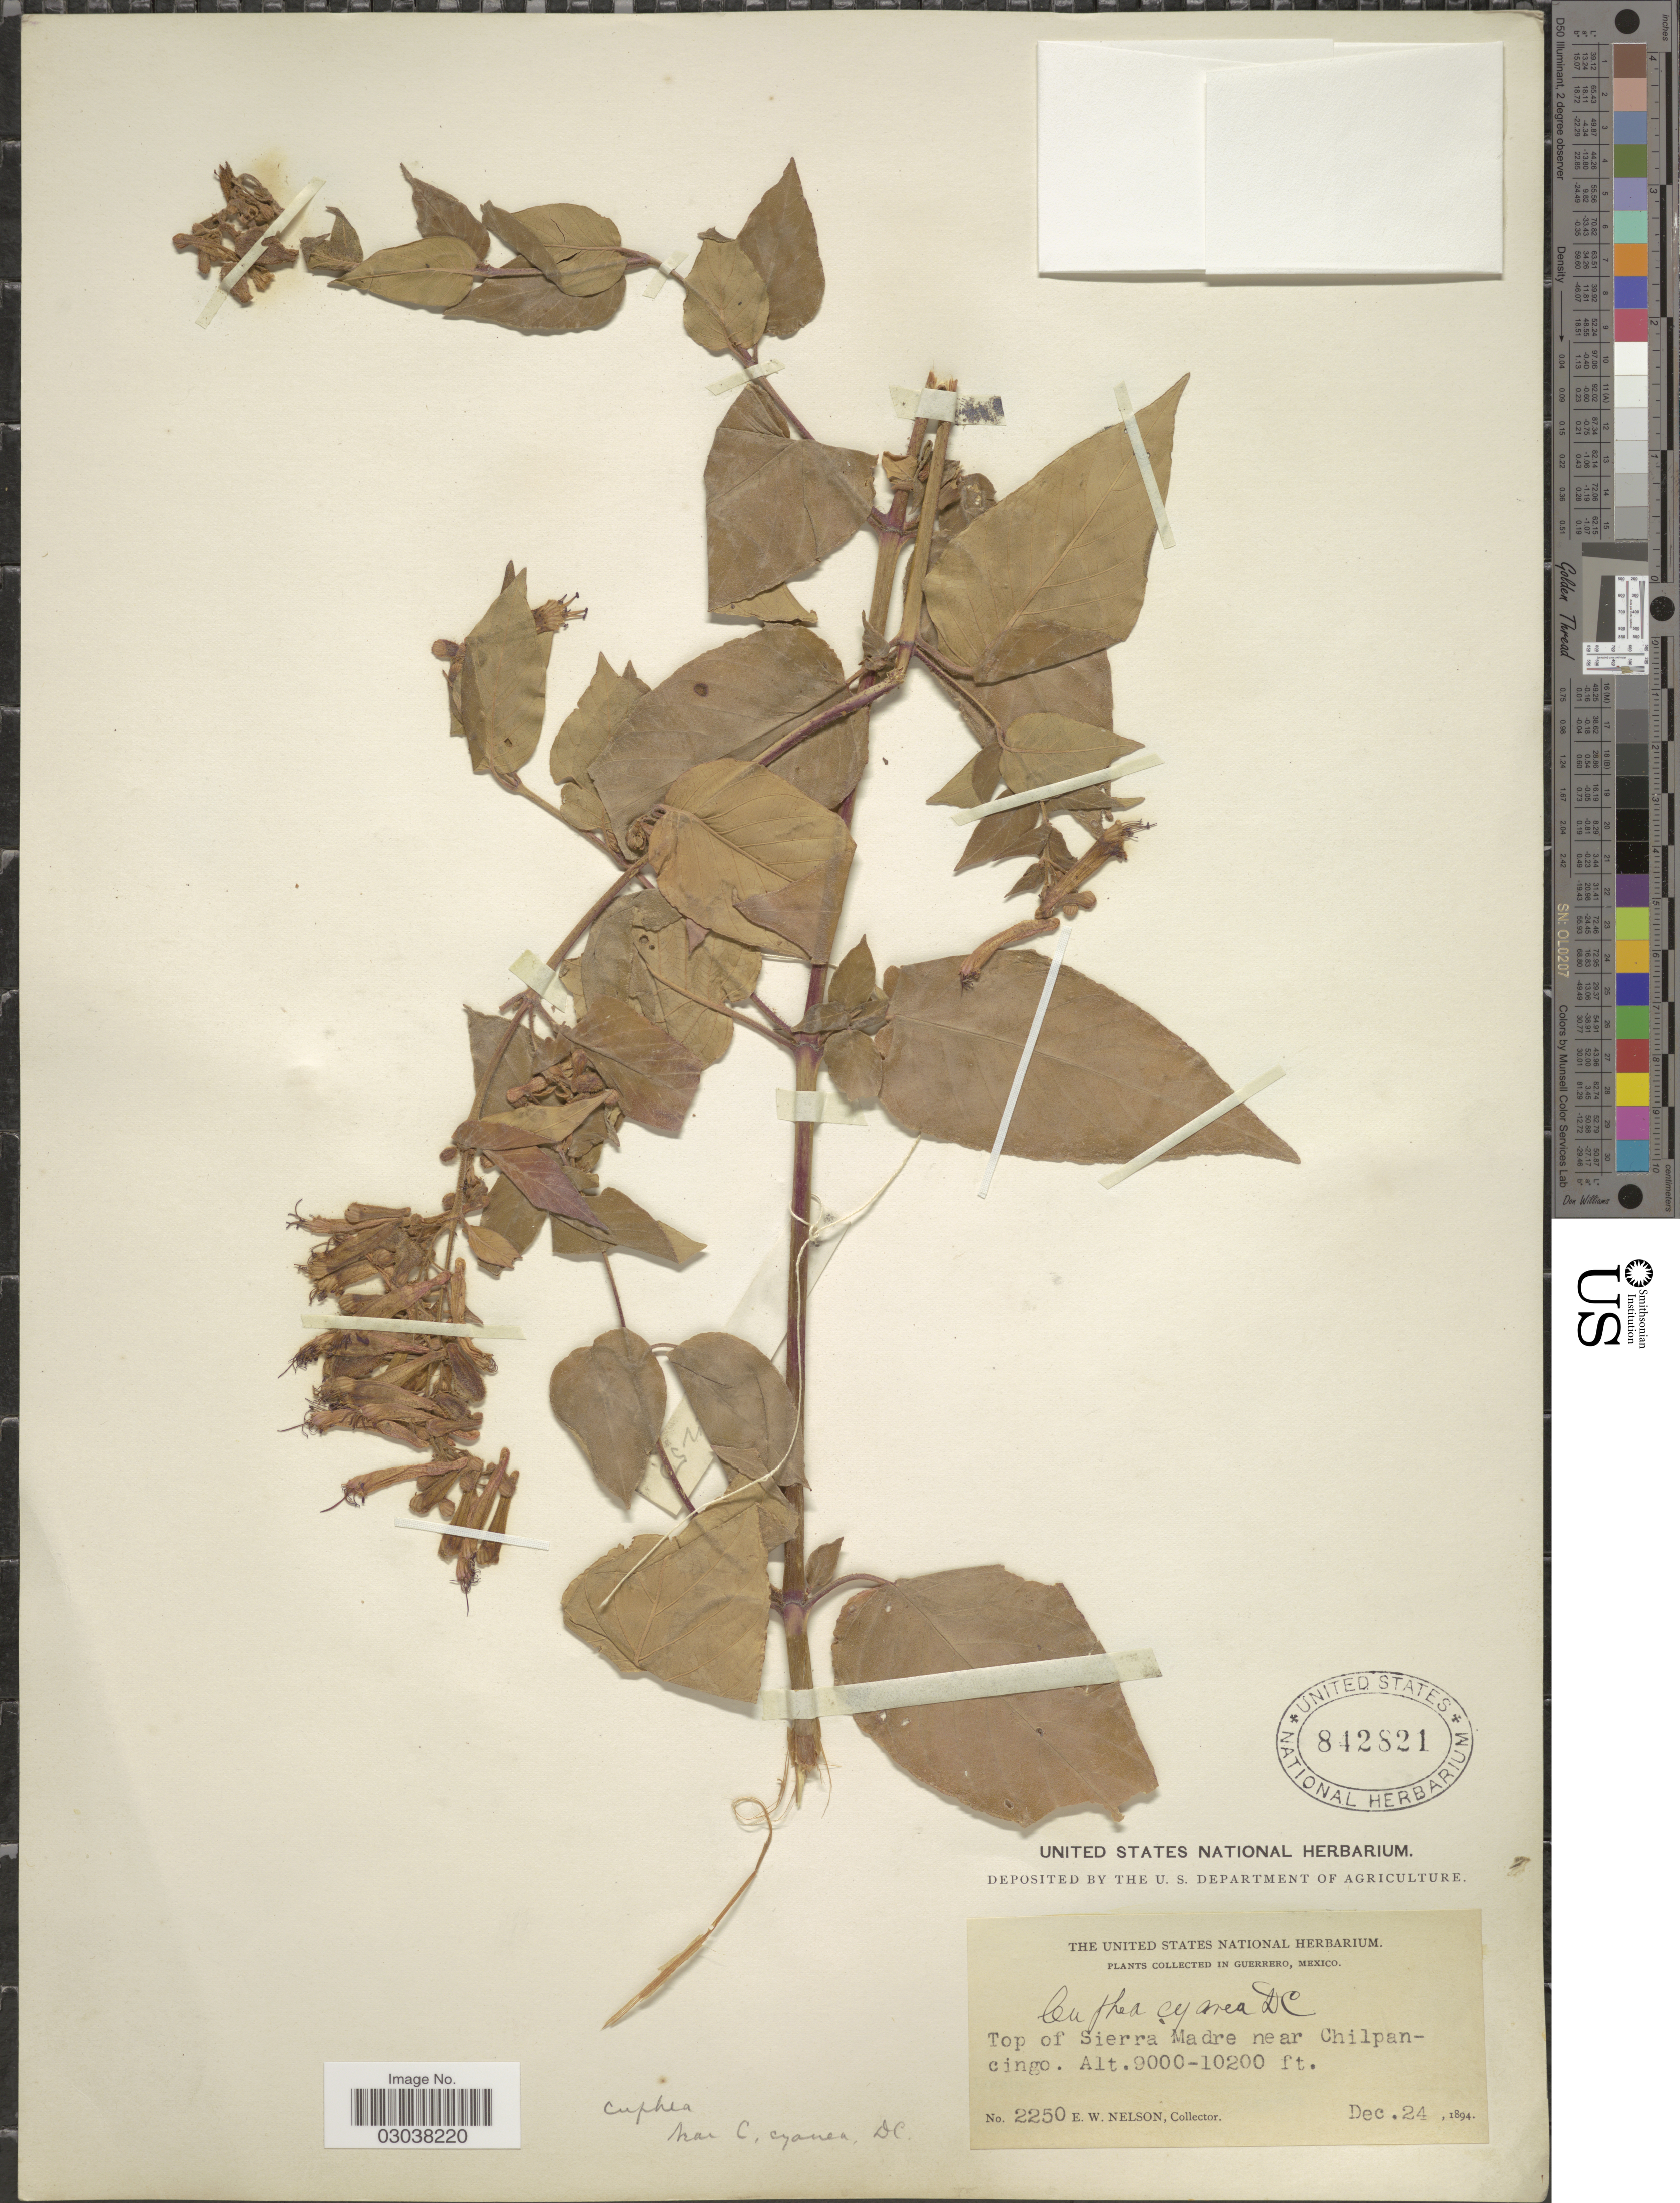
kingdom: Plantae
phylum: Tracheophyta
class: Magnoliopsida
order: Myrtales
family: Lythraceae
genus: Cuphea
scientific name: Cuphea cyanea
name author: DC.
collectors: E. W. Nelson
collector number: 2250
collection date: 1894-12-24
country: Mexico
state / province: Guerrero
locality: Top of Sierra Madre near Chilpancingo.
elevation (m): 2743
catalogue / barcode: US 842821